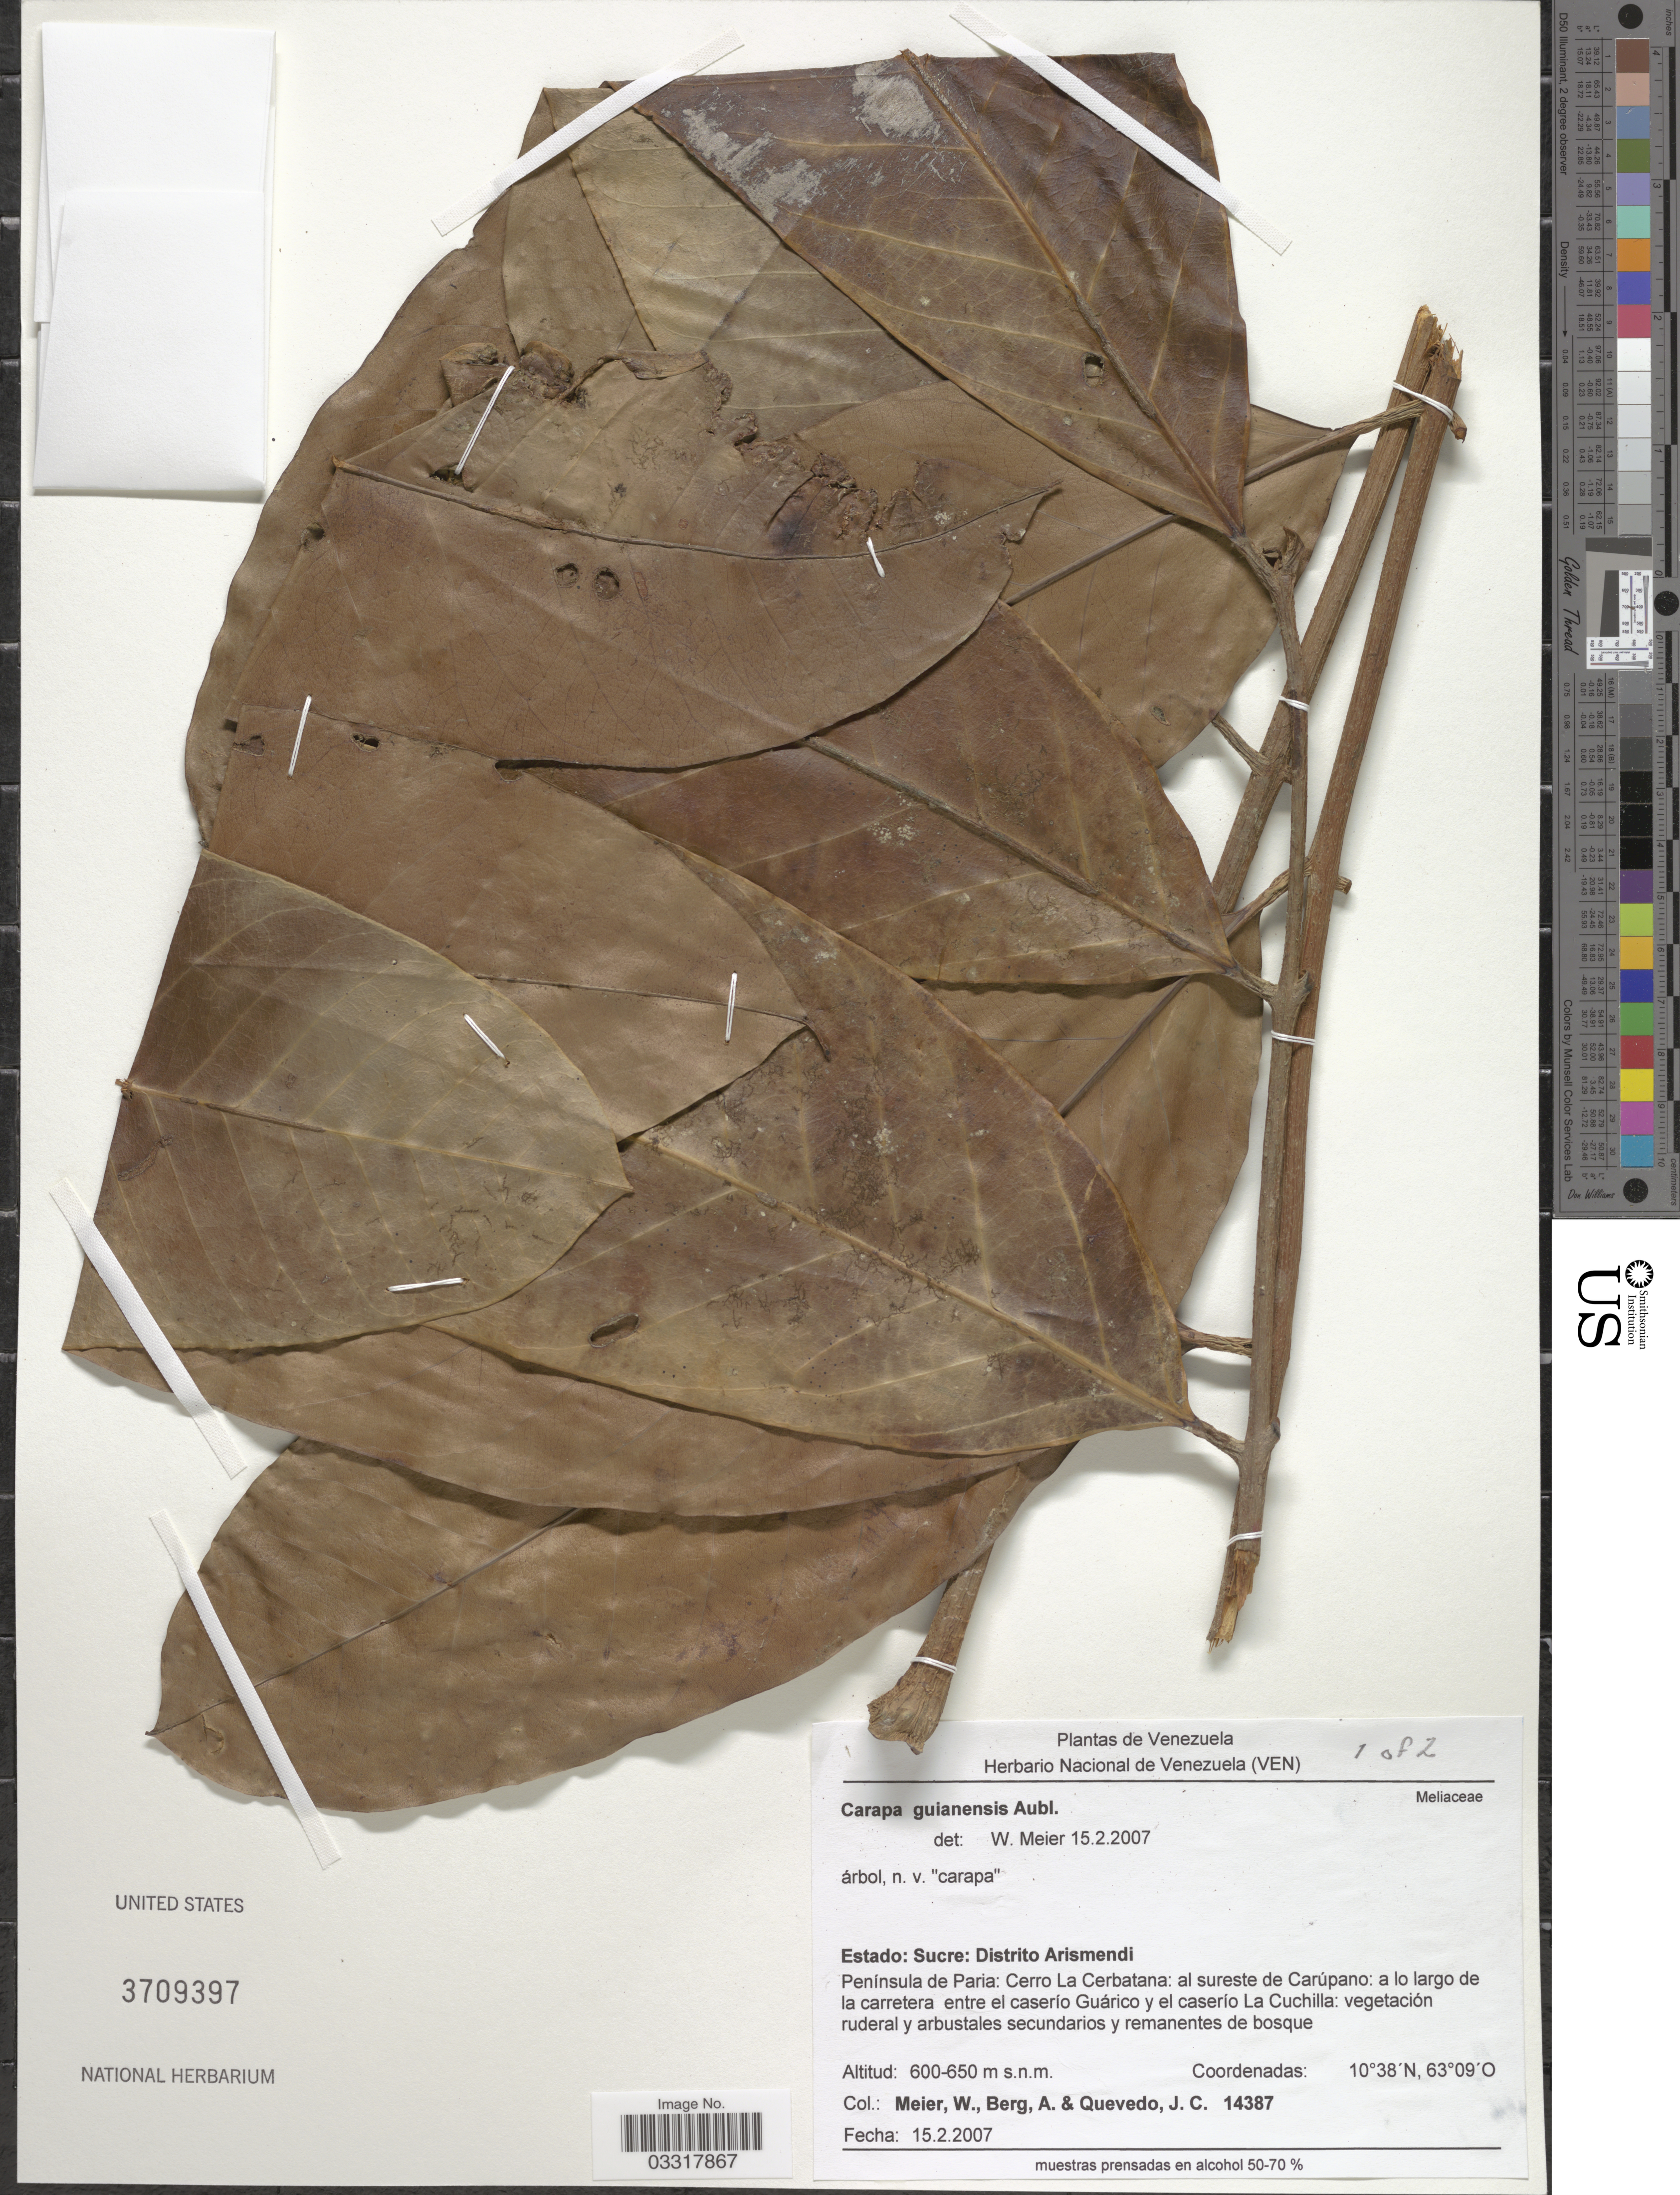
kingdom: Plantae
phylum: Tracheophyta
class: Magnoliopsida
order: Sapindales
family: Meliaceae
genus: Carapa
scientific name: Carapa guianensis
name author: Aubl.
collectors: W. Meier, A. Berg & J. Quevedo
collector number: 14387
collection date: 2007-02-15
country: Venezuela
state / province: Sucre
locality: Distrito Arismendi. Península de Paria: Cerro La Cerbatana: al sureste de Carúpano: a lo largo de la carretera entre el caserio Guárico y el caserio La Cuchilla.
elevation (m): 600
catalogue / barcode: US 3709397